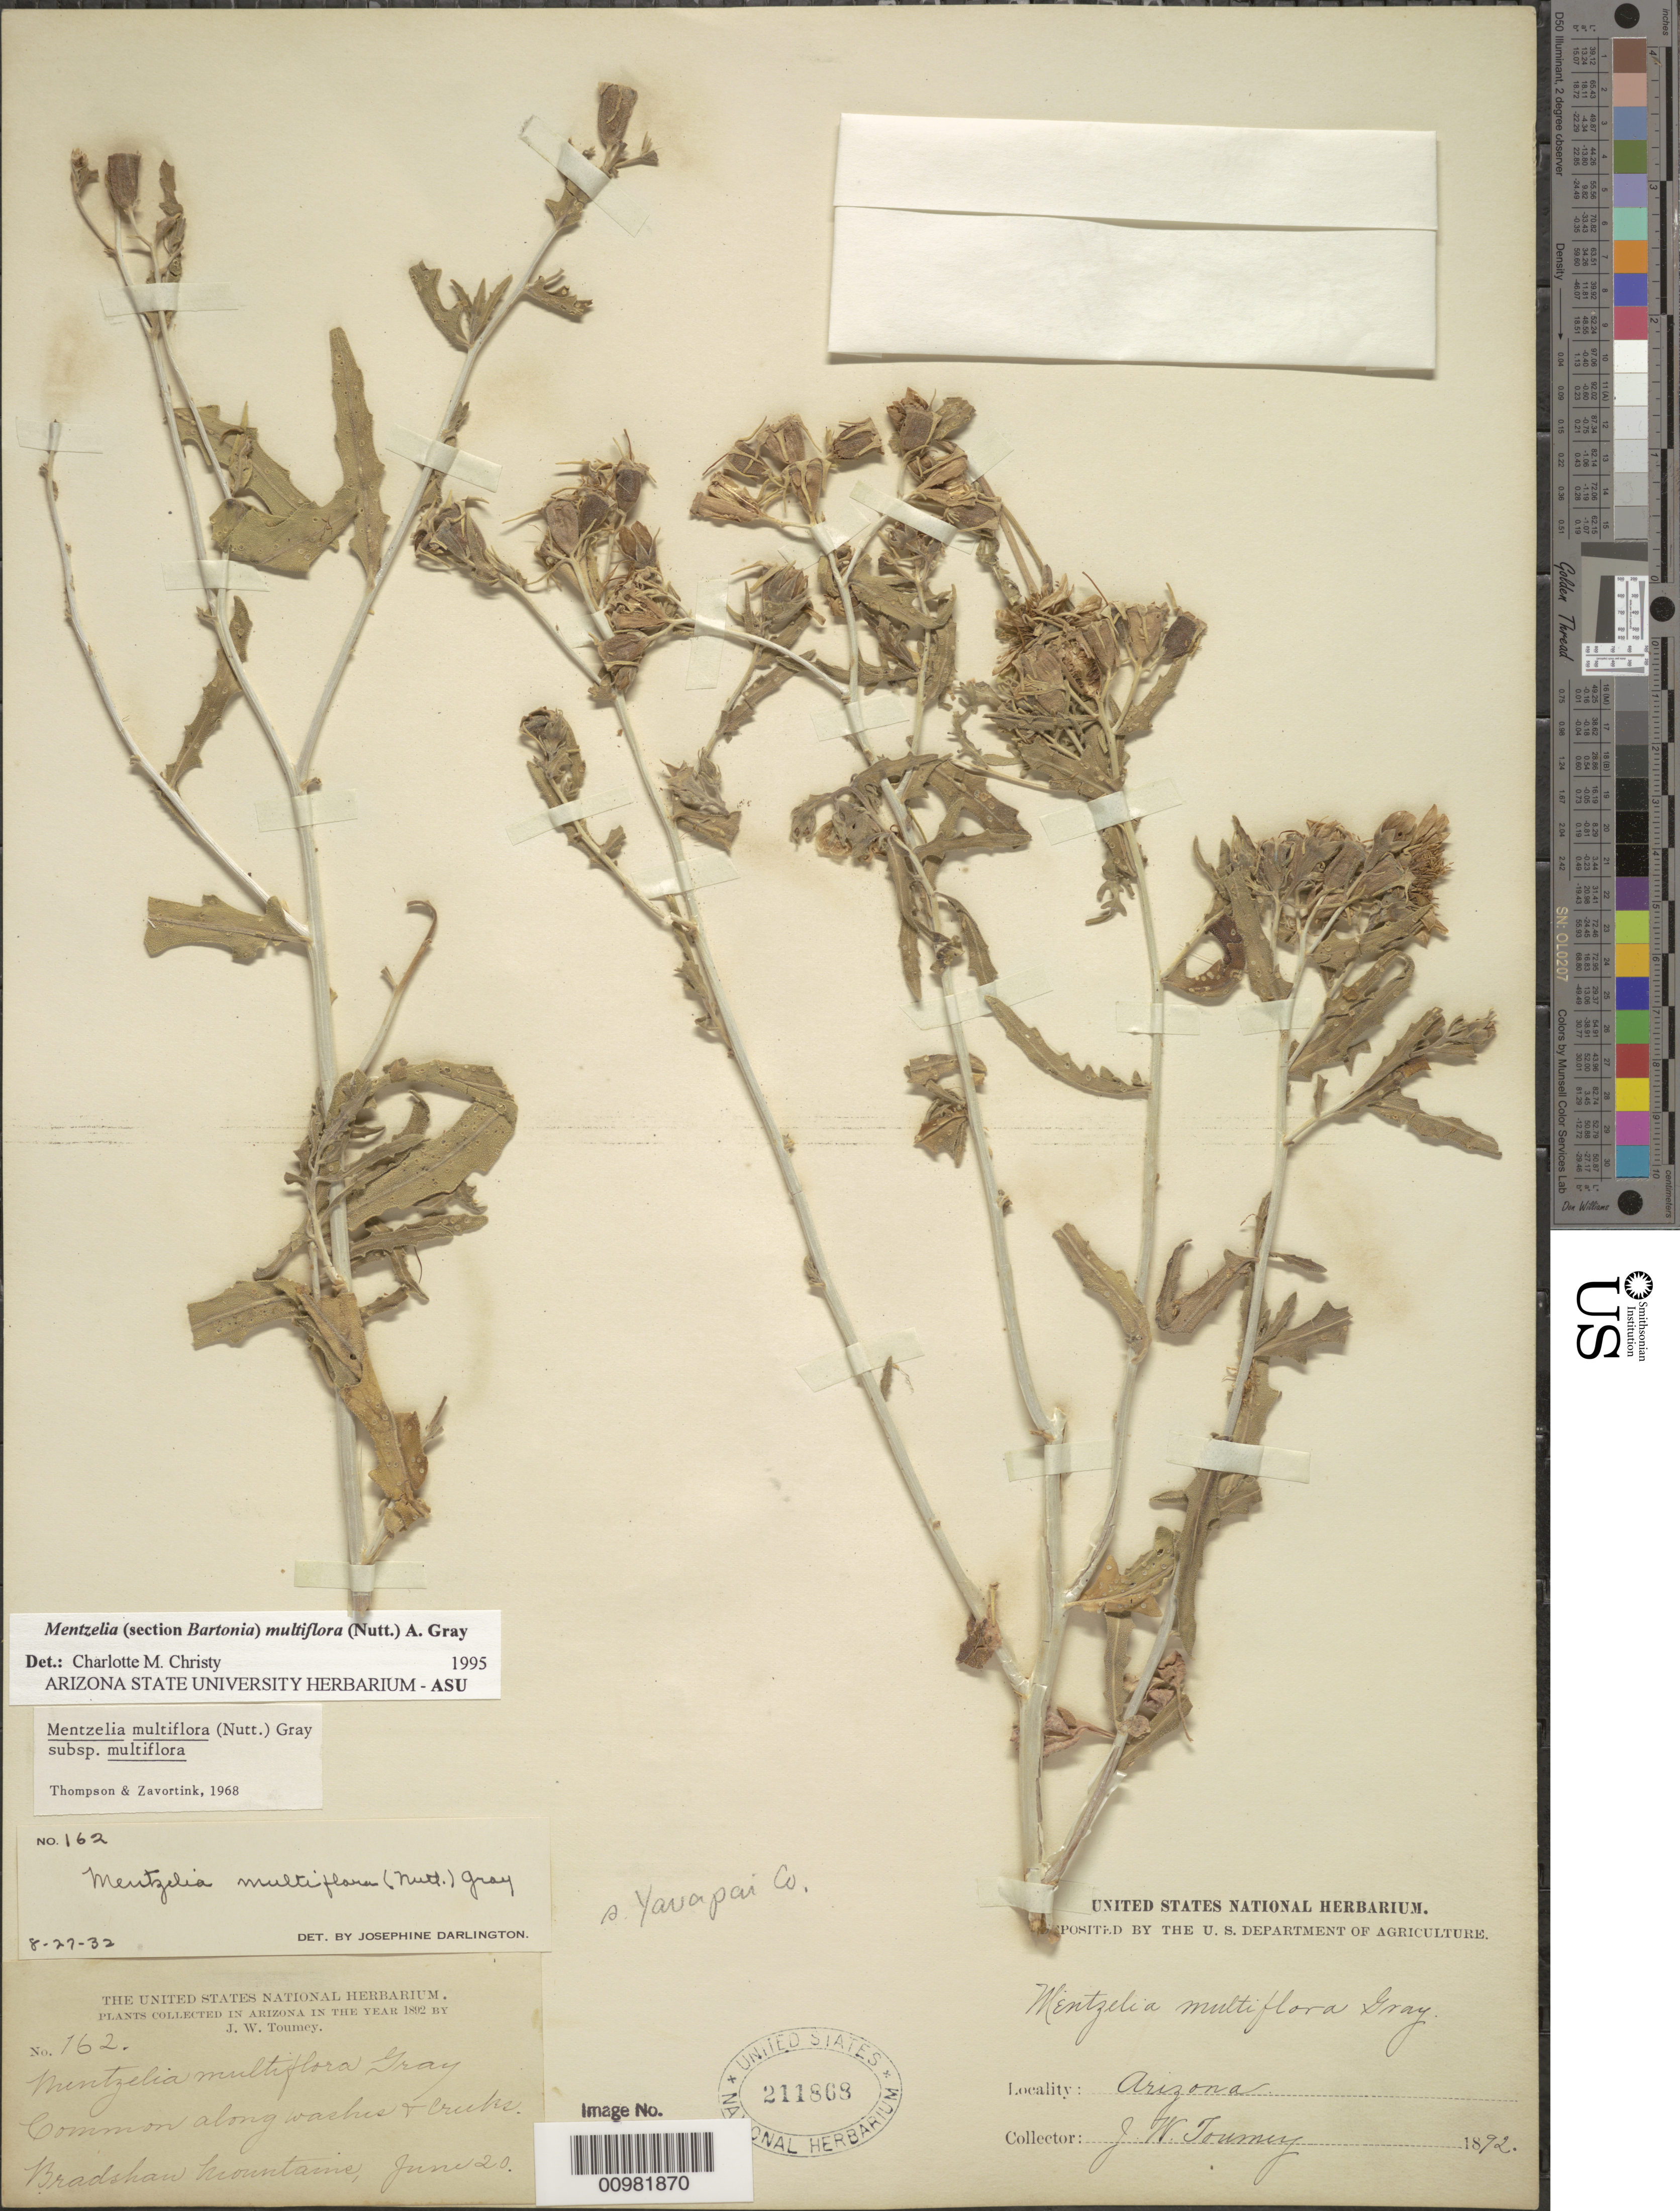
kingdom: Plantae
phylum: Tracheophyta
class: Magnoliopsida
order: Cornales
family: Loasaceae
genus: Mentzelia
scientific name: Mentzelia multiflora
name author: (Nutt.) A. Gray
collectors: J. W. Toumey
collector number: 162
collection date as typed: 20 Jun 1892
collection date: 1892-06-20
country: United States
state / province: Arizona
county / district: Yavapai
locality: Bradshaw Mountains.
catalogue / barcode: US 211808